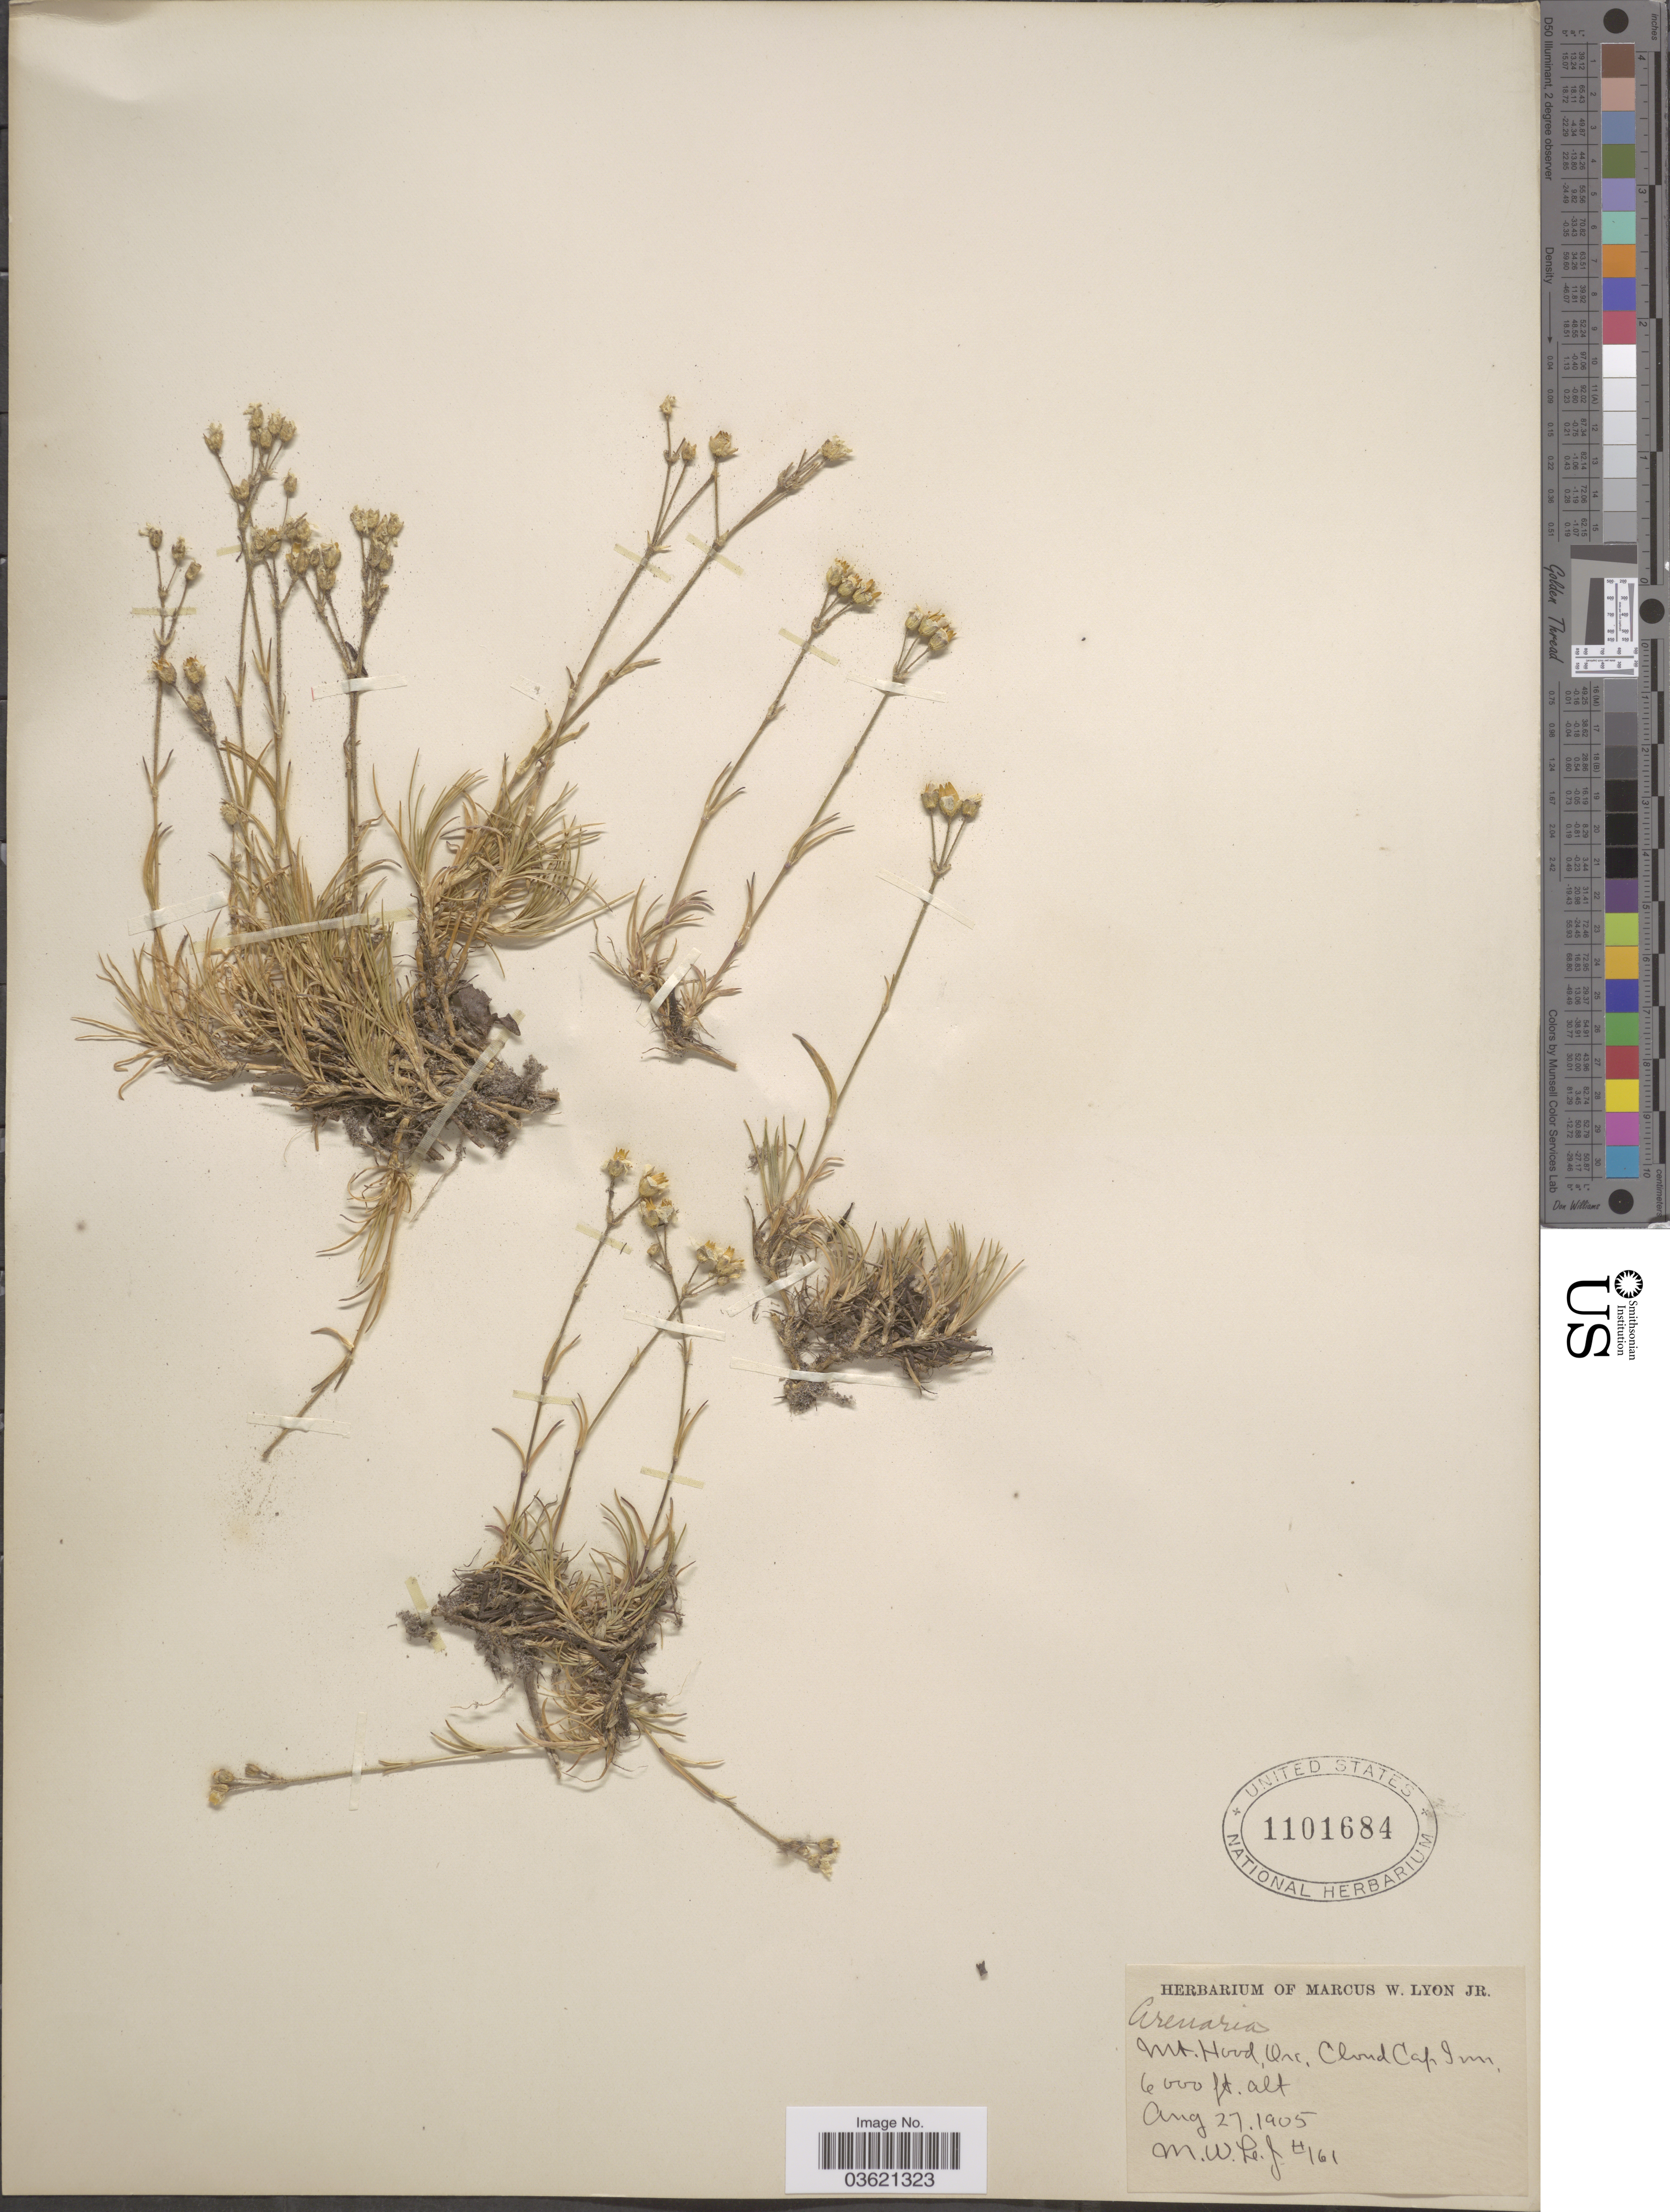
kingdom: Plantae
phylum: Tracheophyta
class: Magnoliopsida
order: Caryophyllales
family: Caryophyllaceae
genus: Arenaria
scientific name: Arenaria sp.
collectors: M. W. Lyon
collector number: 161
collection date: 1905-08-27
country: United States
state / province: Oregon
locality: Mt. Hood, Cloud Cap Inn.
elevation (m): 1829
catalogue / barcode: US 1101684